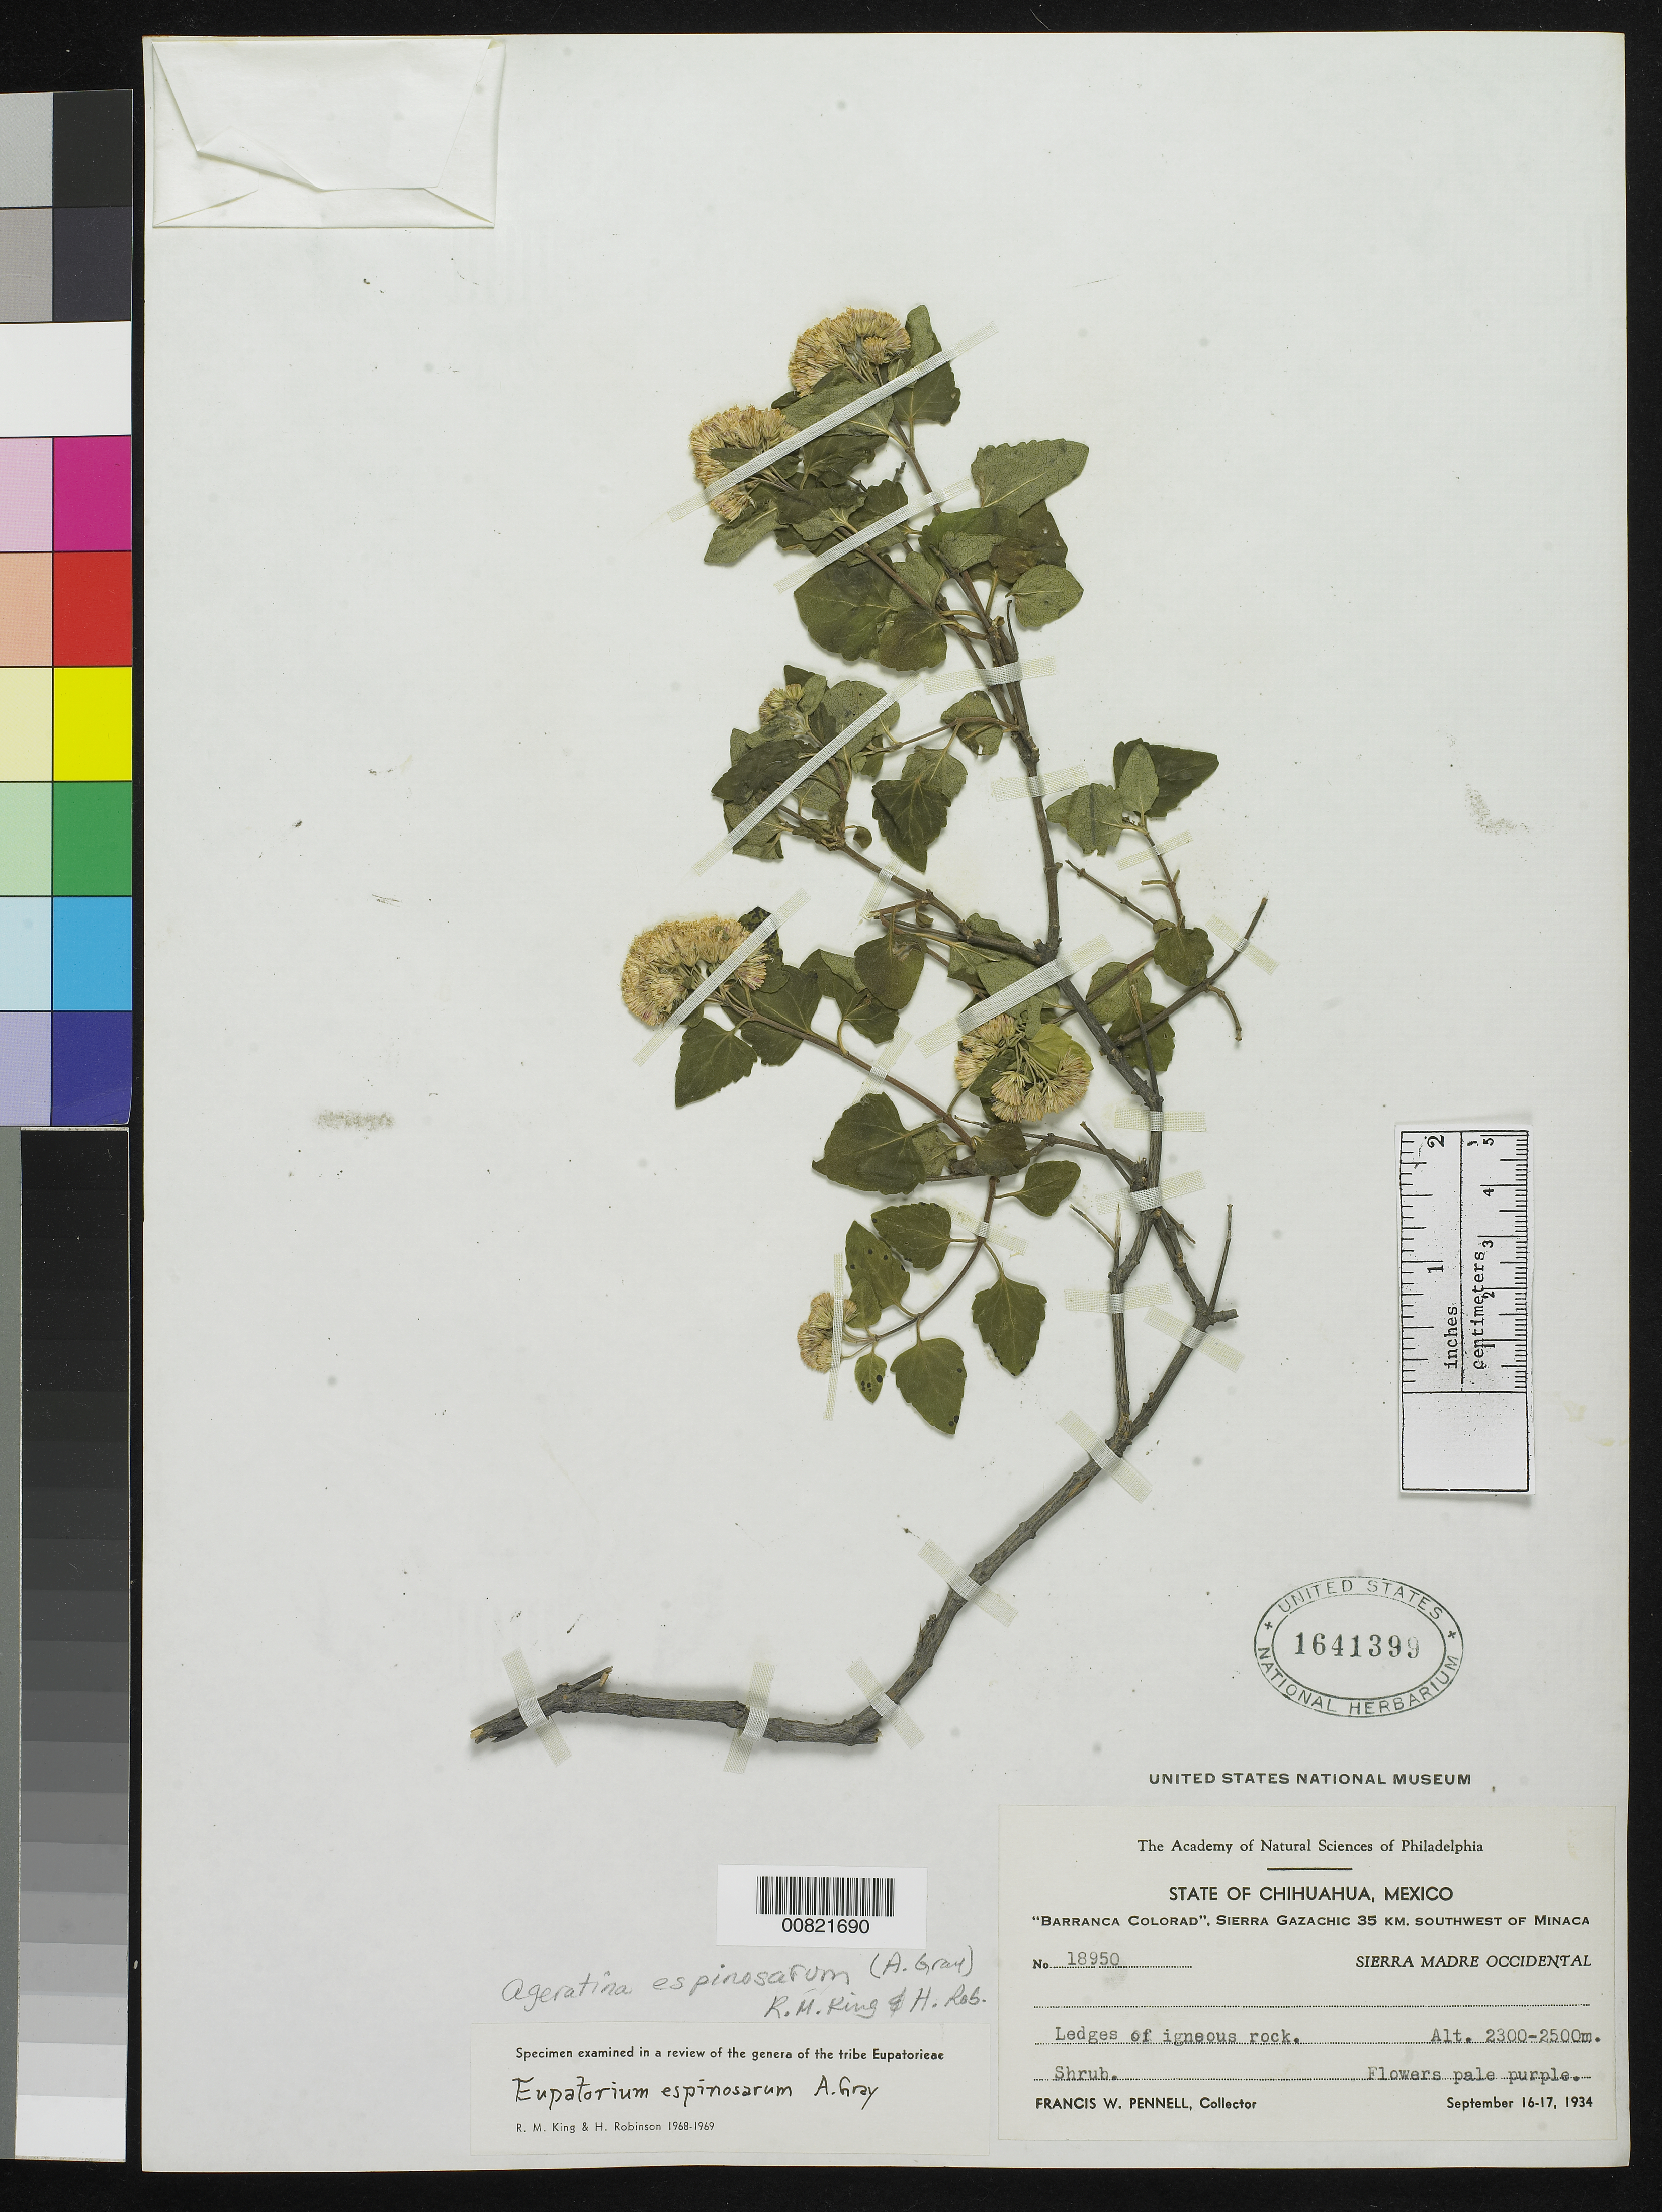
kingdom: Plantae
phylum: Tracheophyta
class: Magnoliopsida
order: Asterales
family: Asteraceae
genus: Ageratina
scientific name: Ageratina espinosarum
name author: (A. Gray) R.M. King & H. Rob.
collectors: F. W. Pennell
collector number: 18950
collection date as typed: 16 Sep 1934 to 17 Sep 1934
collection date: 1934-09-16/1934-09-17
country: Mexico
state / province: Chihuahua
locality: Barranca Colorad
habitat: Ledges of igneous rock.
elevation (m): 2500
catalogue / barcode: US 1641399